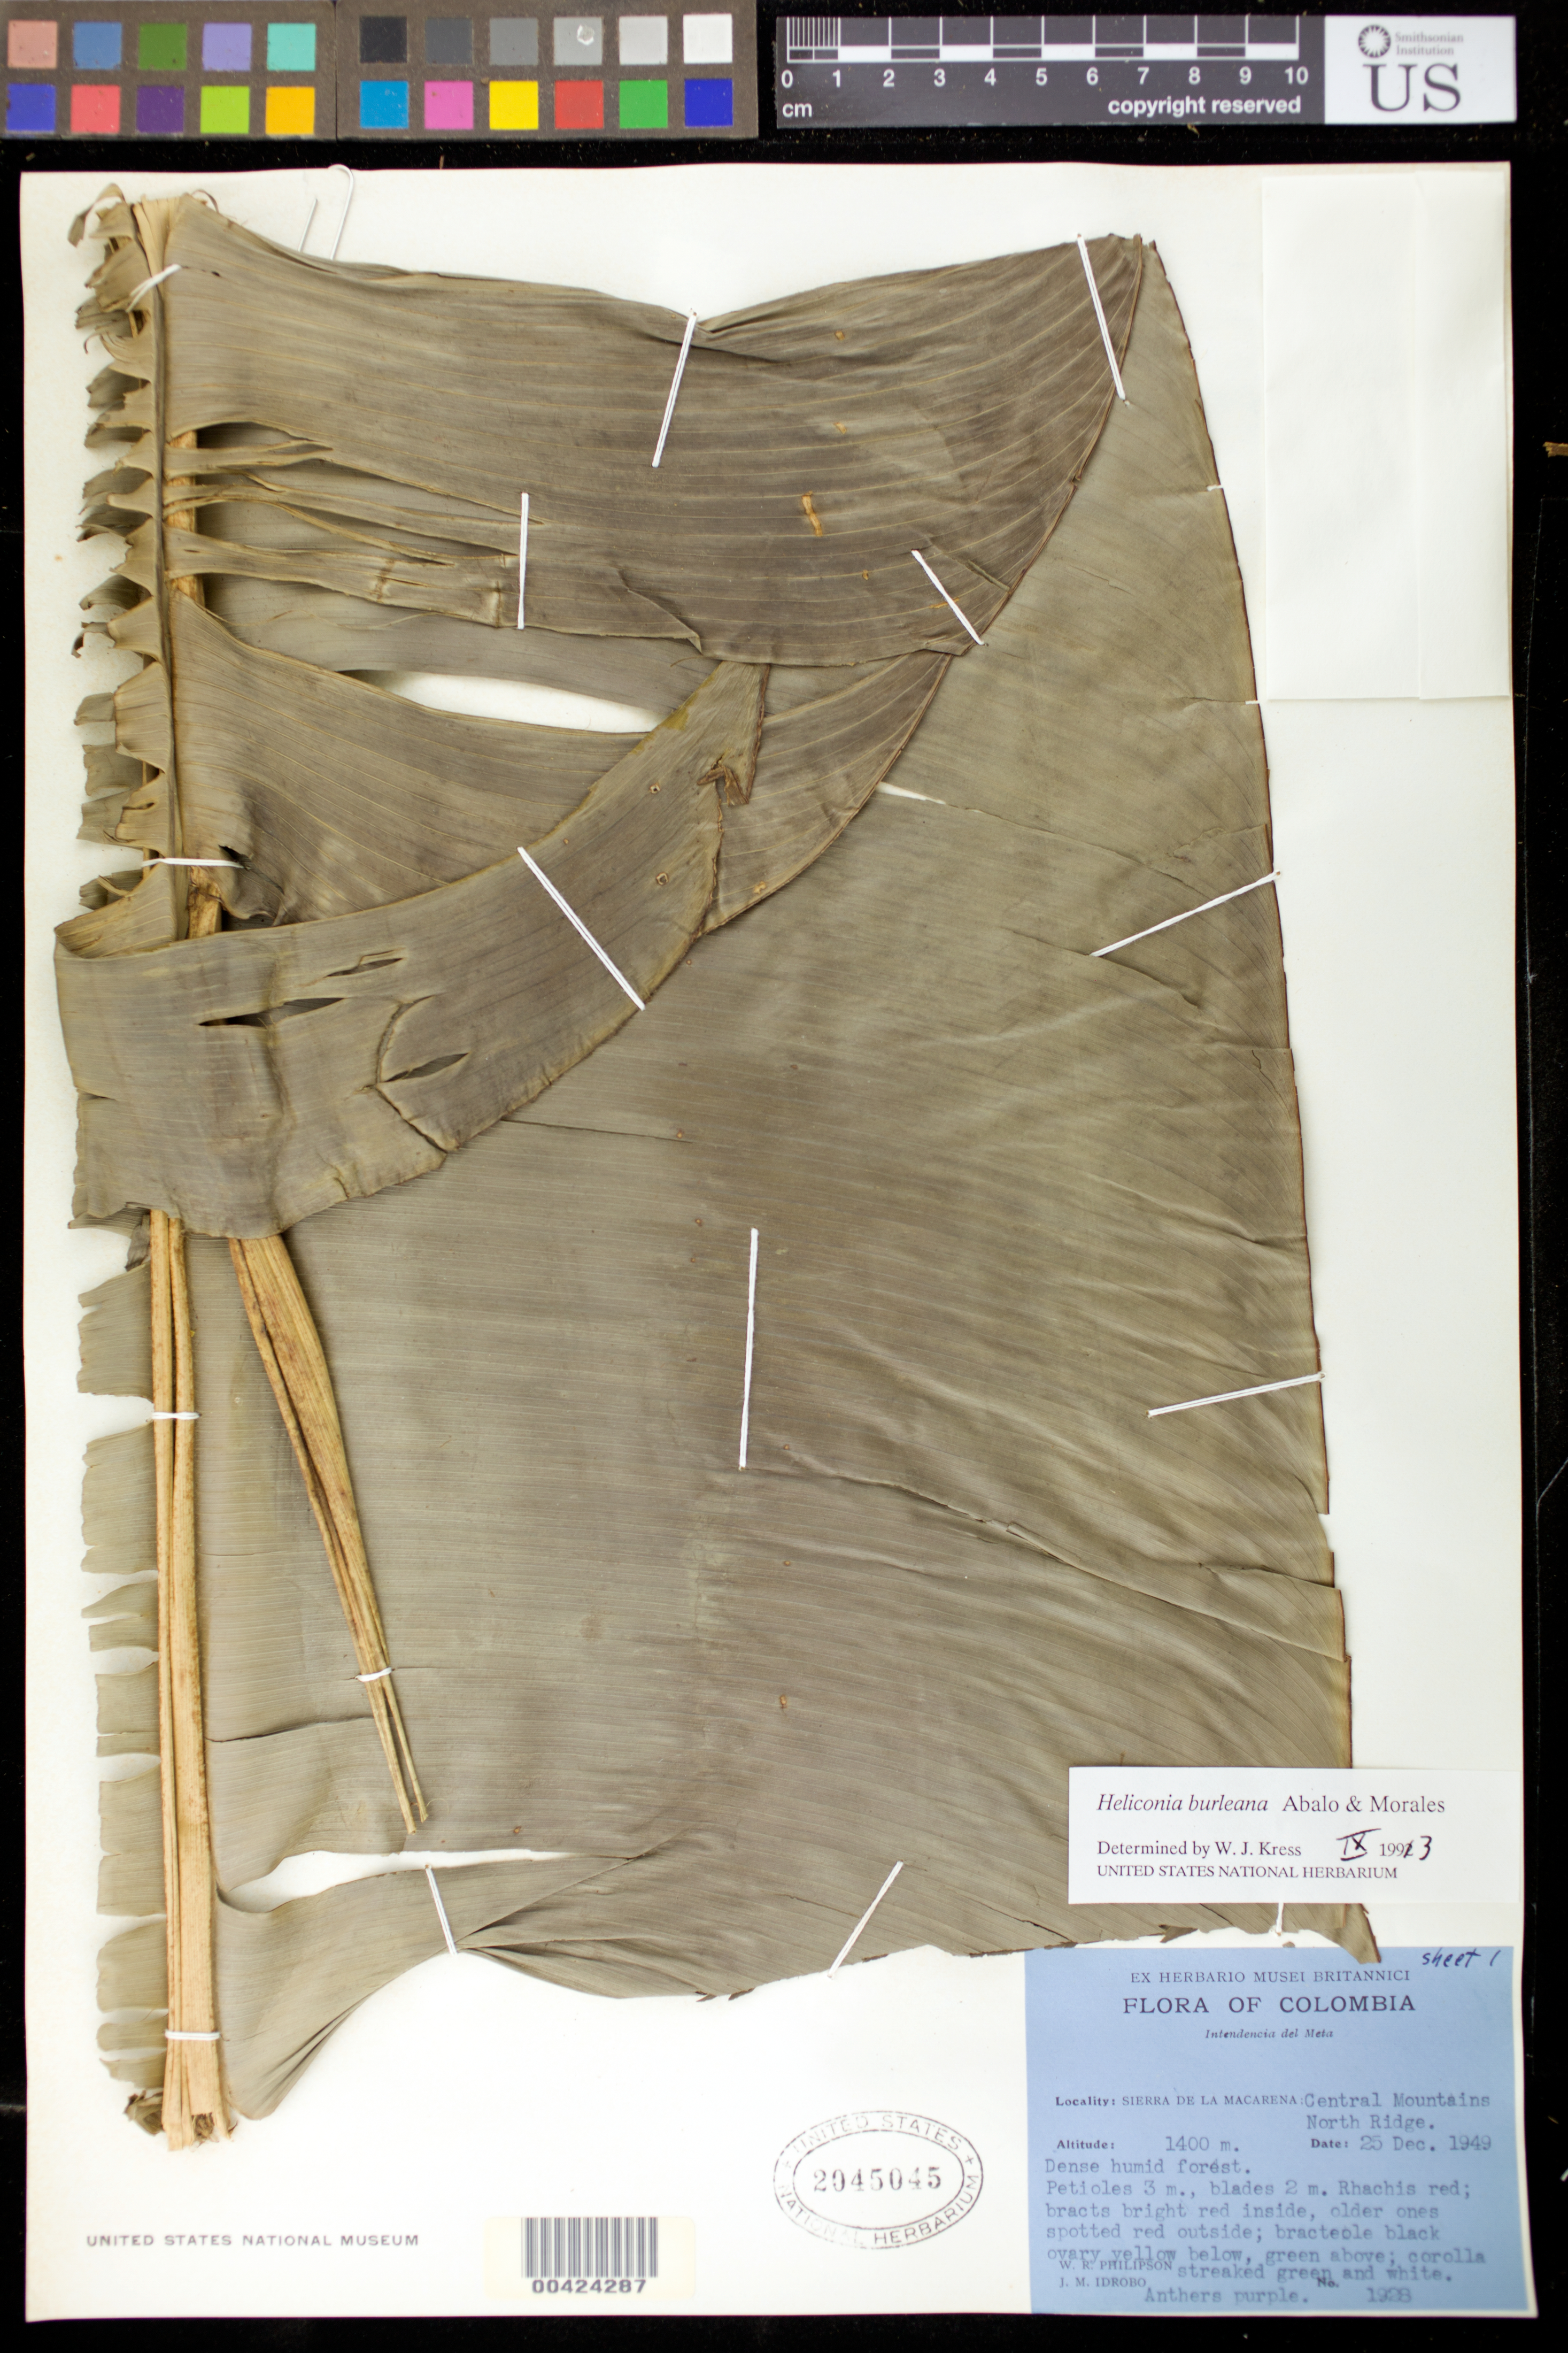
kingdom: Plantae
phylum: Tracheophyta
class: Liliopsida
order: Zingiberales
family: Heliconiaceae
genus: Heliconia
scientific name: Heliconia burleana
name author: Abalo & G. Morales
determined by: Kress, W. J., (US), Smithsonian Institution - National Museum of Natural History (UNITED STATES)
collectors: W. R. Philipson & J. M. Idrobo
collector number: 1928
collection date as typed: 25 Dec 1949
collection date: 1949-12-25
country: Colombia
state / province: Meta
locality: Sierra de la Macarena; Central Mtns., N ridge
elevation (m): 1400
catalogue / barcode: US 2045045